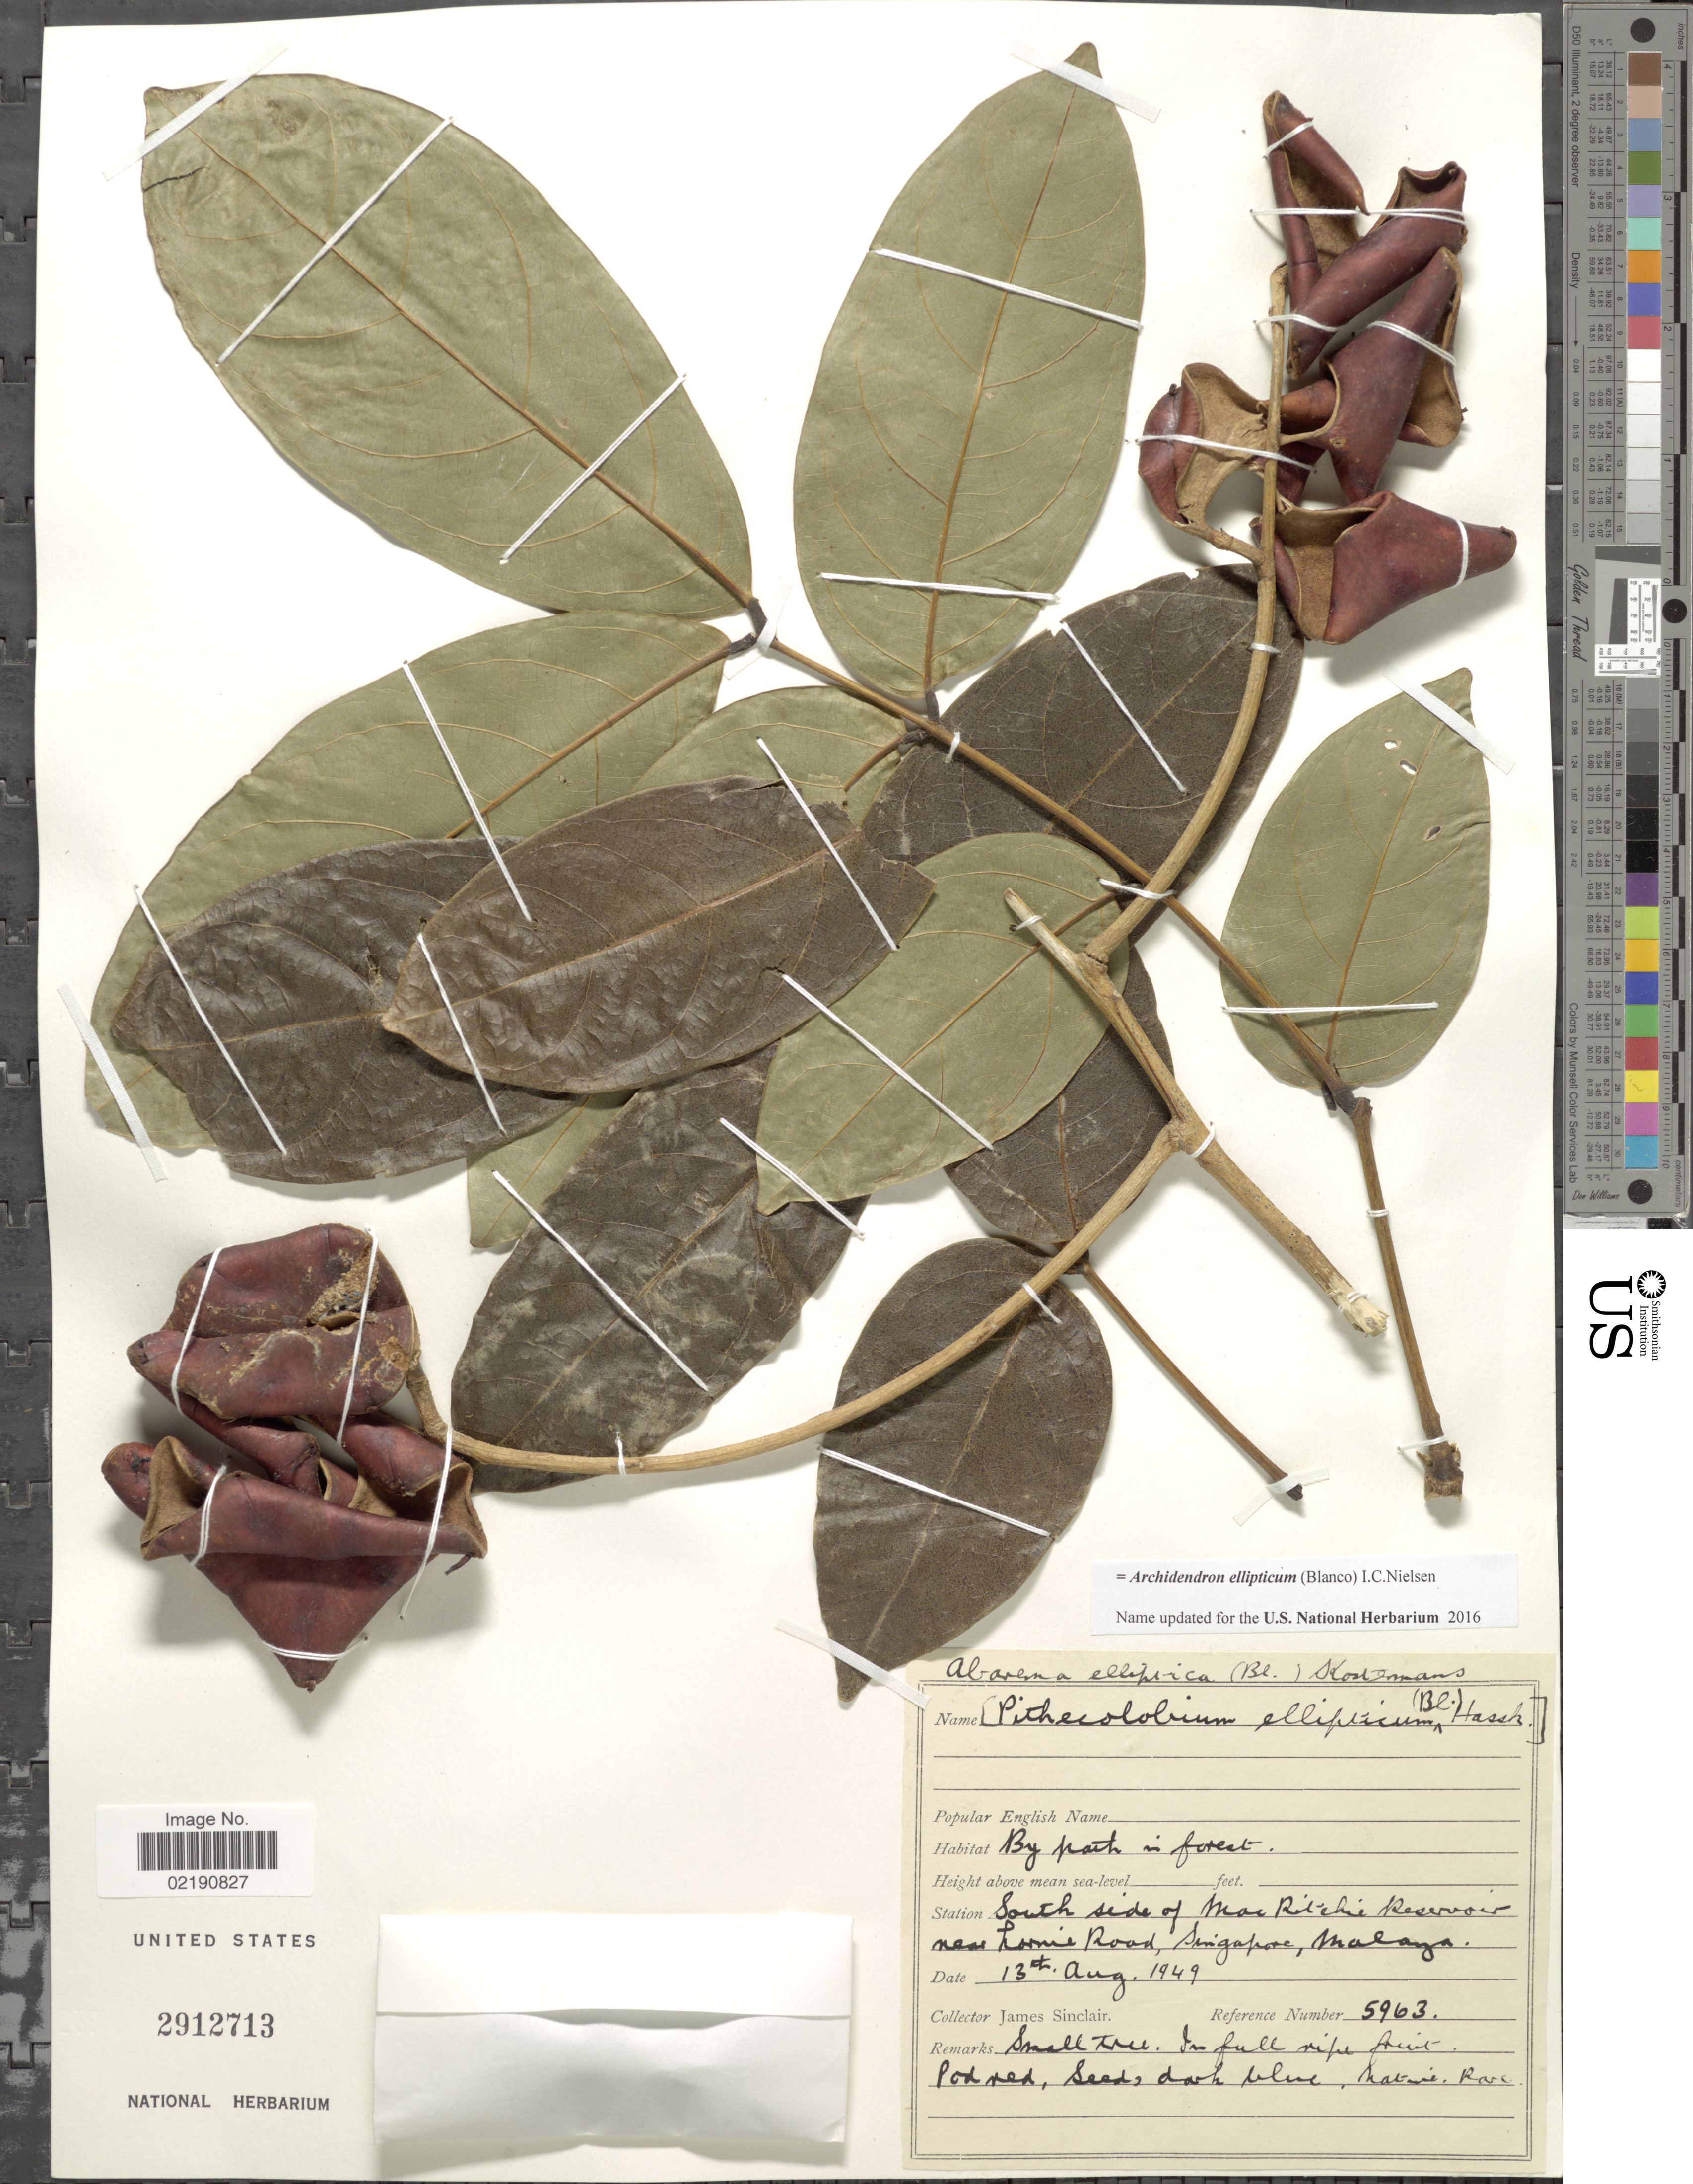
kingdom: Plantae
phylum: Tracheophyta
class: Magnoliopsida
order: Fabales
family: Fabaceae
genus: Archidendron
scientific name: Archidendron ellipticum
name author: (Blume) I.C. Nielsen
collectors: J. Sinclair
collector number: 5963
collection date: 1949-08-13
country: Singapore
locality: By path in forest, south side of Mac Ritchie Reservoir near Lomie Road, Malaya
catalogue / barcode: US 2912713